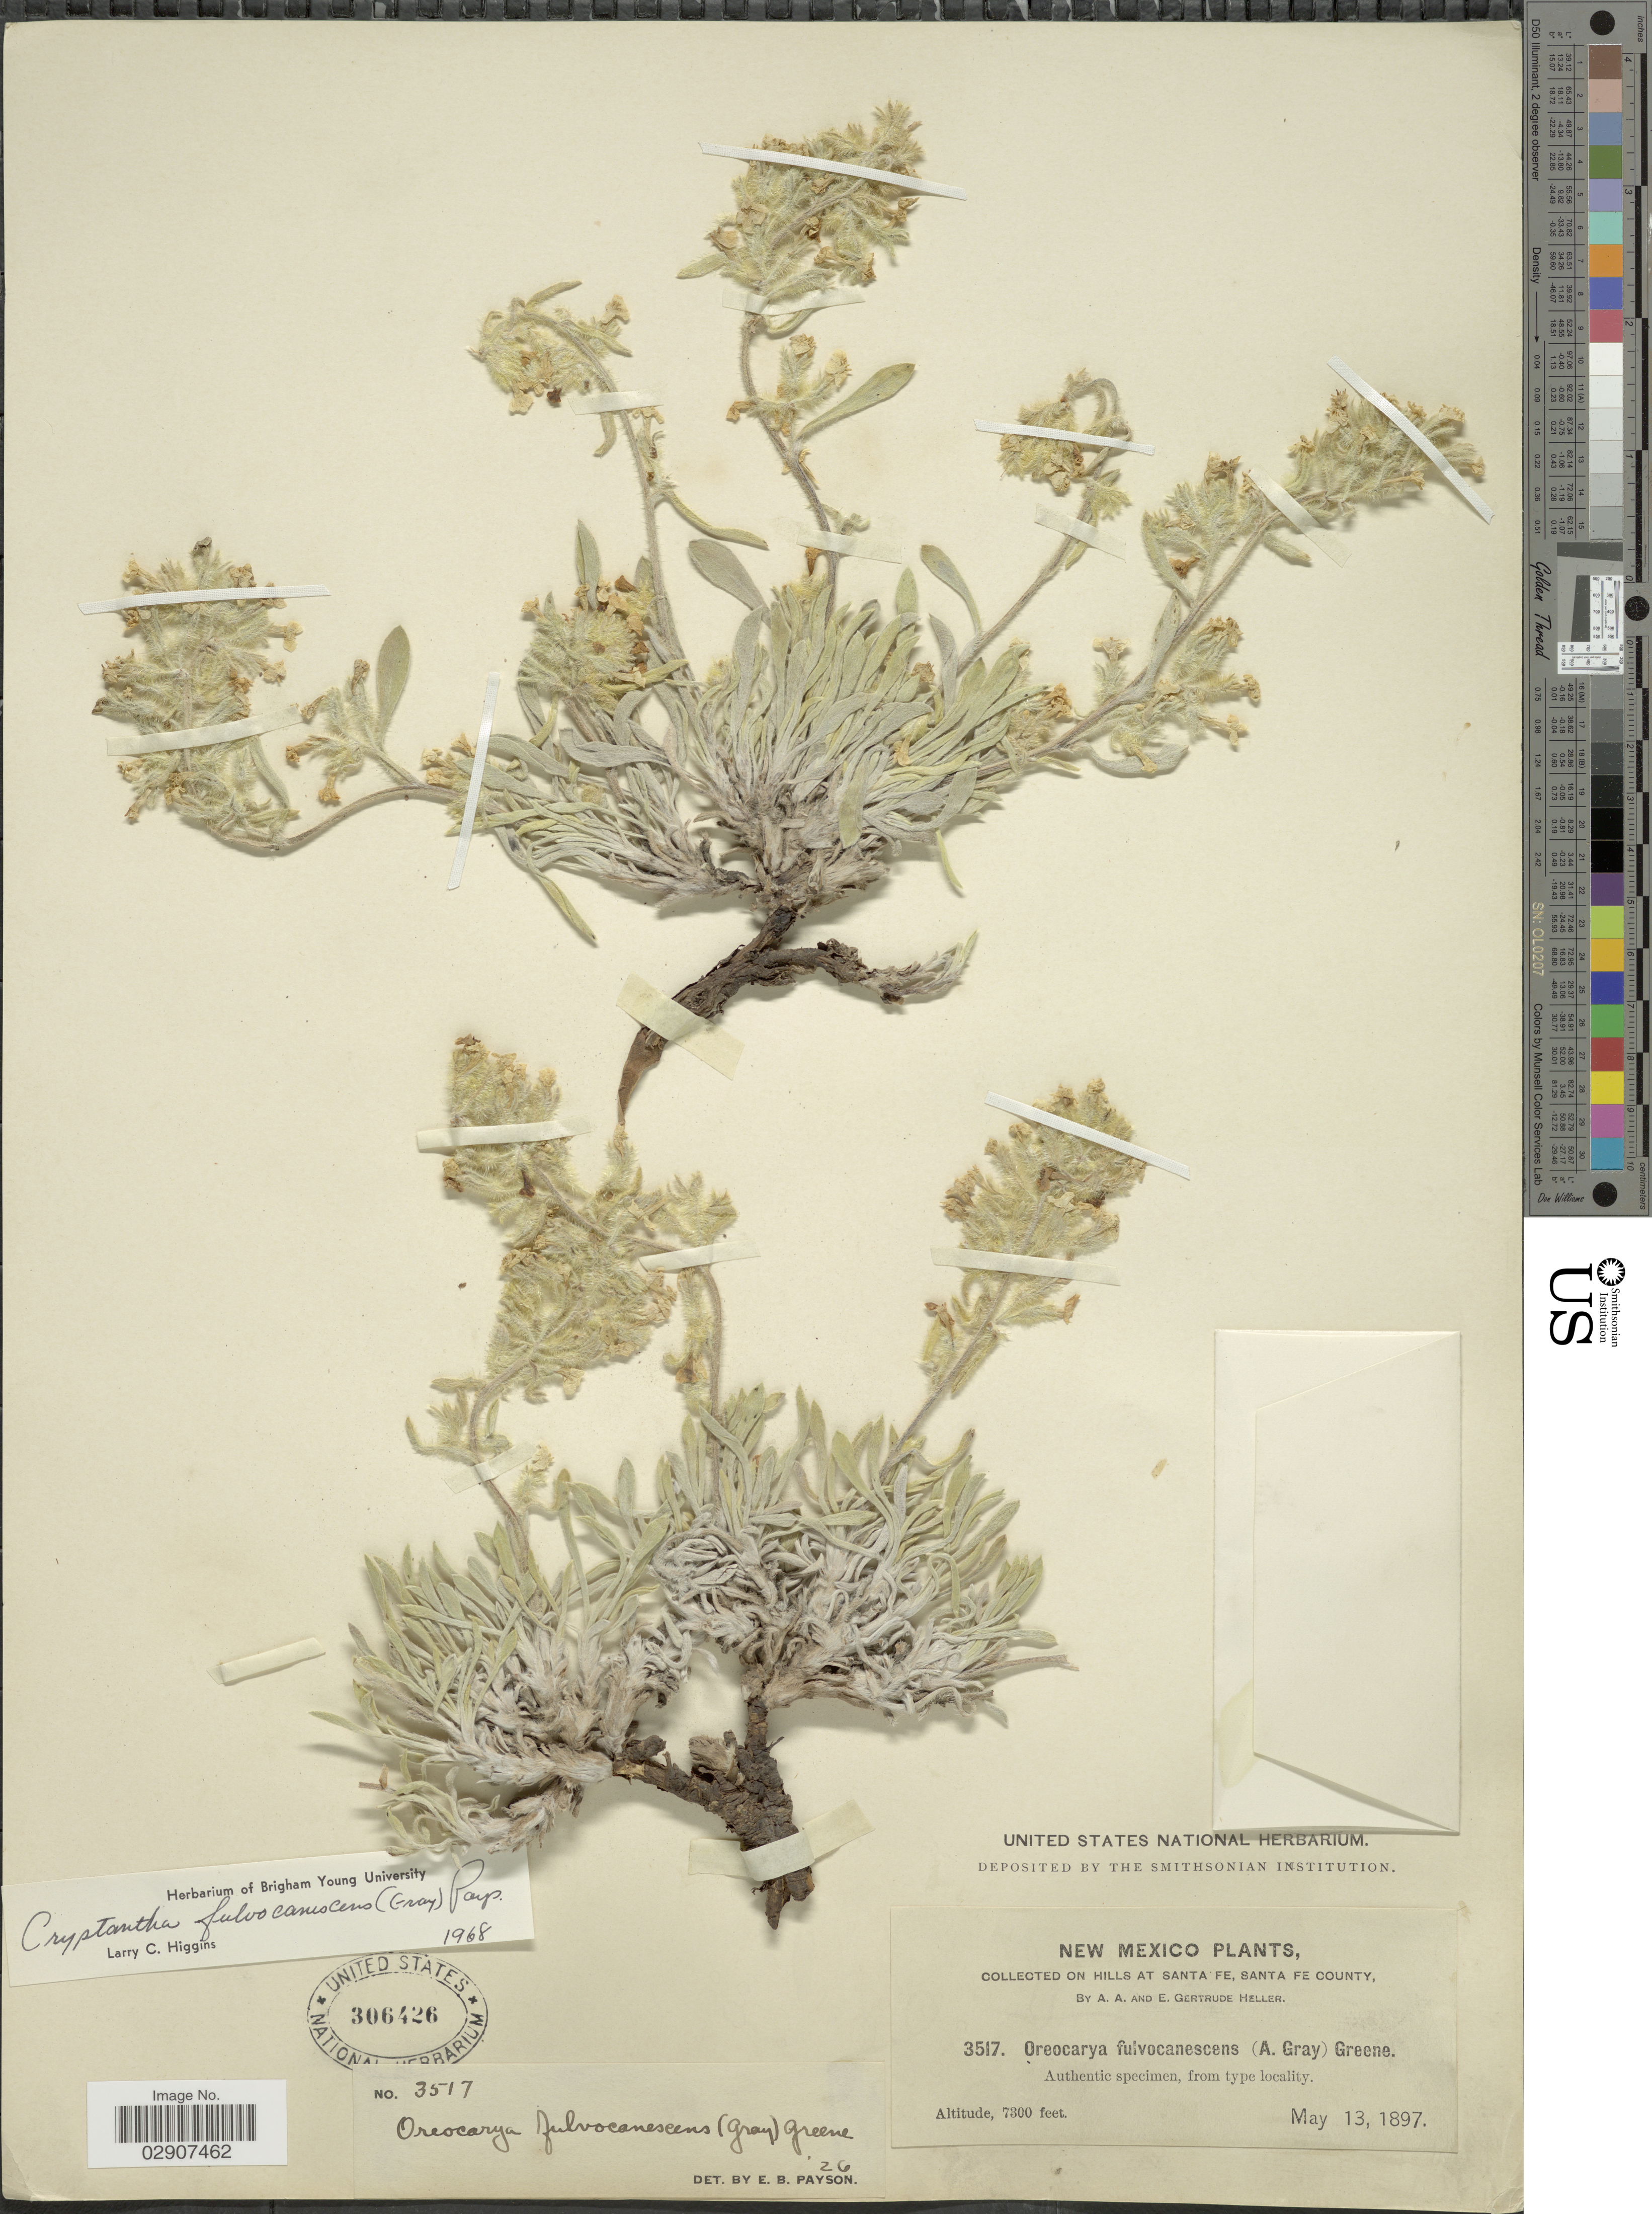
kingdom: Plantae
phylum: Tracheophyta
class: Magnoliopsida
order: Boraginales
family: Boraginaceae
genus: Cryptantha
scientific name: Cryptantha fulvocanescens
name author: (S. Watson) Payson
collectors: A. A. Heller & E. G. Heller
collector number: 3517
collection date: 1897-05-13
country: United States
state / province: New Mexico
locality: On Hills At Santa Fe, Santa Fe County.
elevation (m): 2225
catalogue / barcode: US 306426